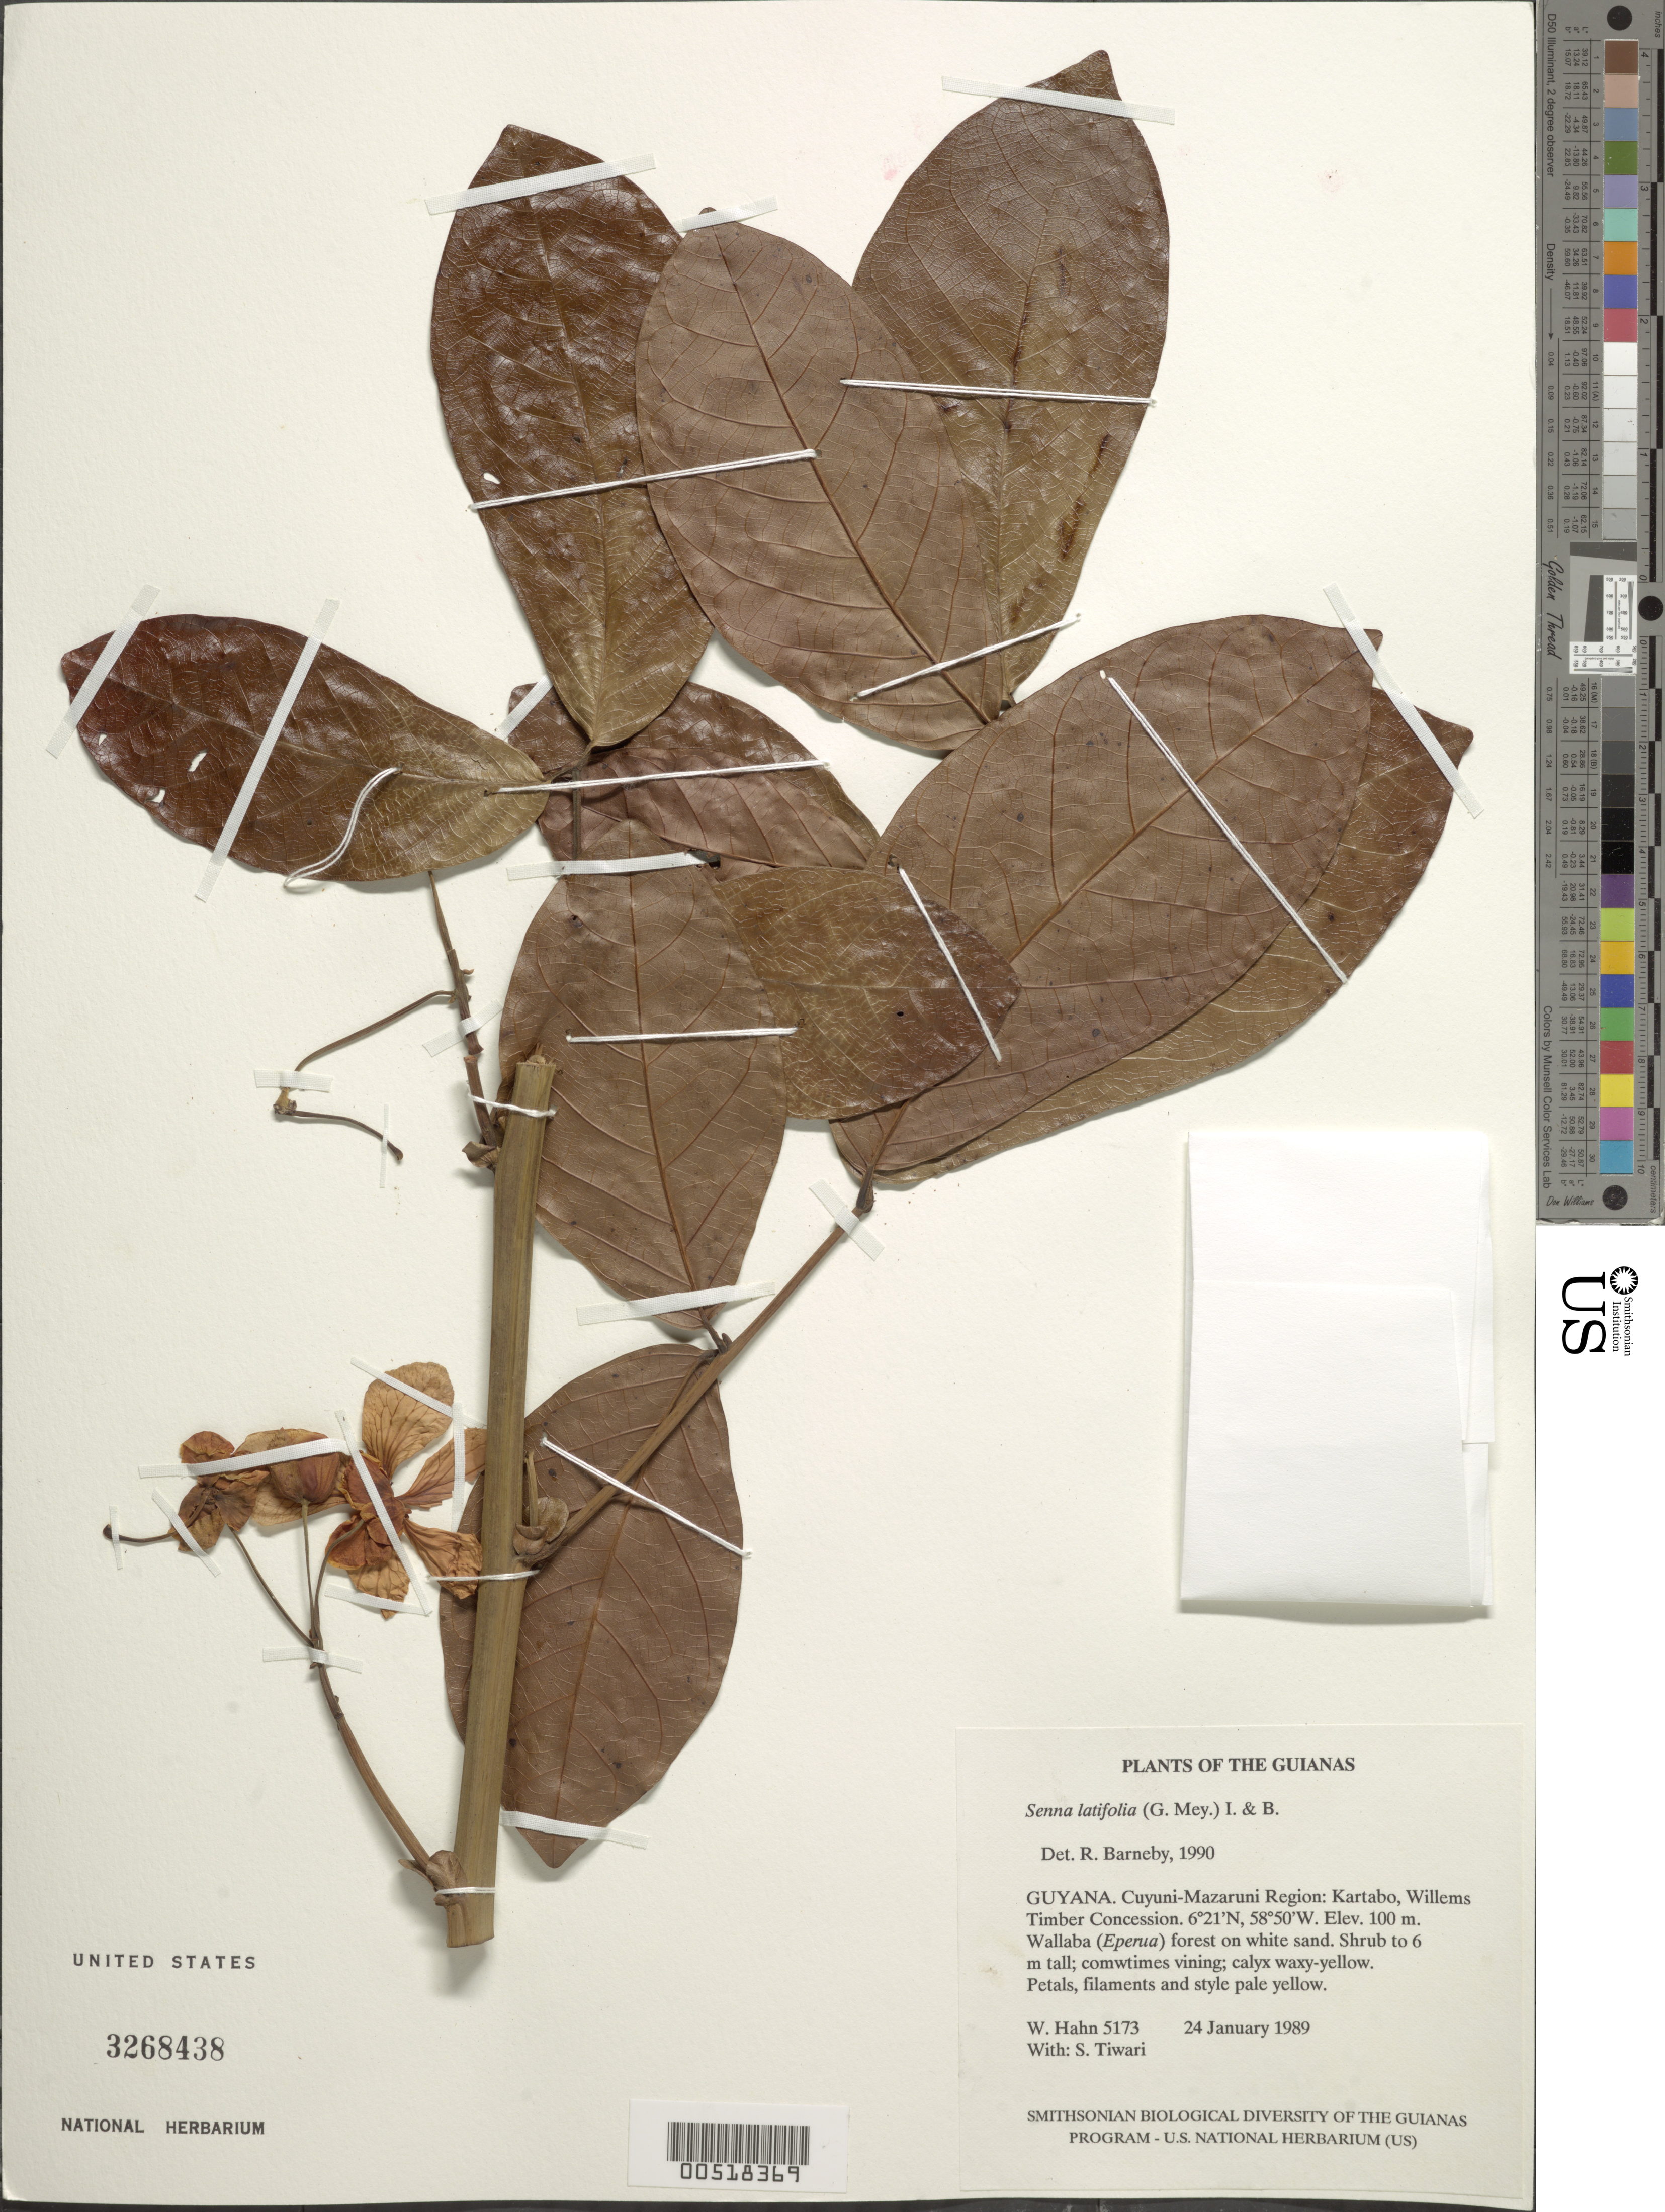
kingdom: Plantae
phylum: Tracheophyta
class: Magnoliopsida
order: Fabales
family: Fabaceae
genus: Senna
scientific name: Senna latifolia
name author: (G. Mey.) H.S. Irwin & Barneby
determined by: Barneby, Rupert C., (NY)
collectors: W. Hahn & S. Tiwari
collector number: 5173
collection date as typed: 24 January 1989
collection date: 1989-01-24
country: Guyana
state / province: Cuyuni-Mazaruni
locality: Kartabo, Willems Timber concession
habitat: Wallaba (Eperua) forest on white sand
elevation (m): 100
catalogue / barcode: US 3268438